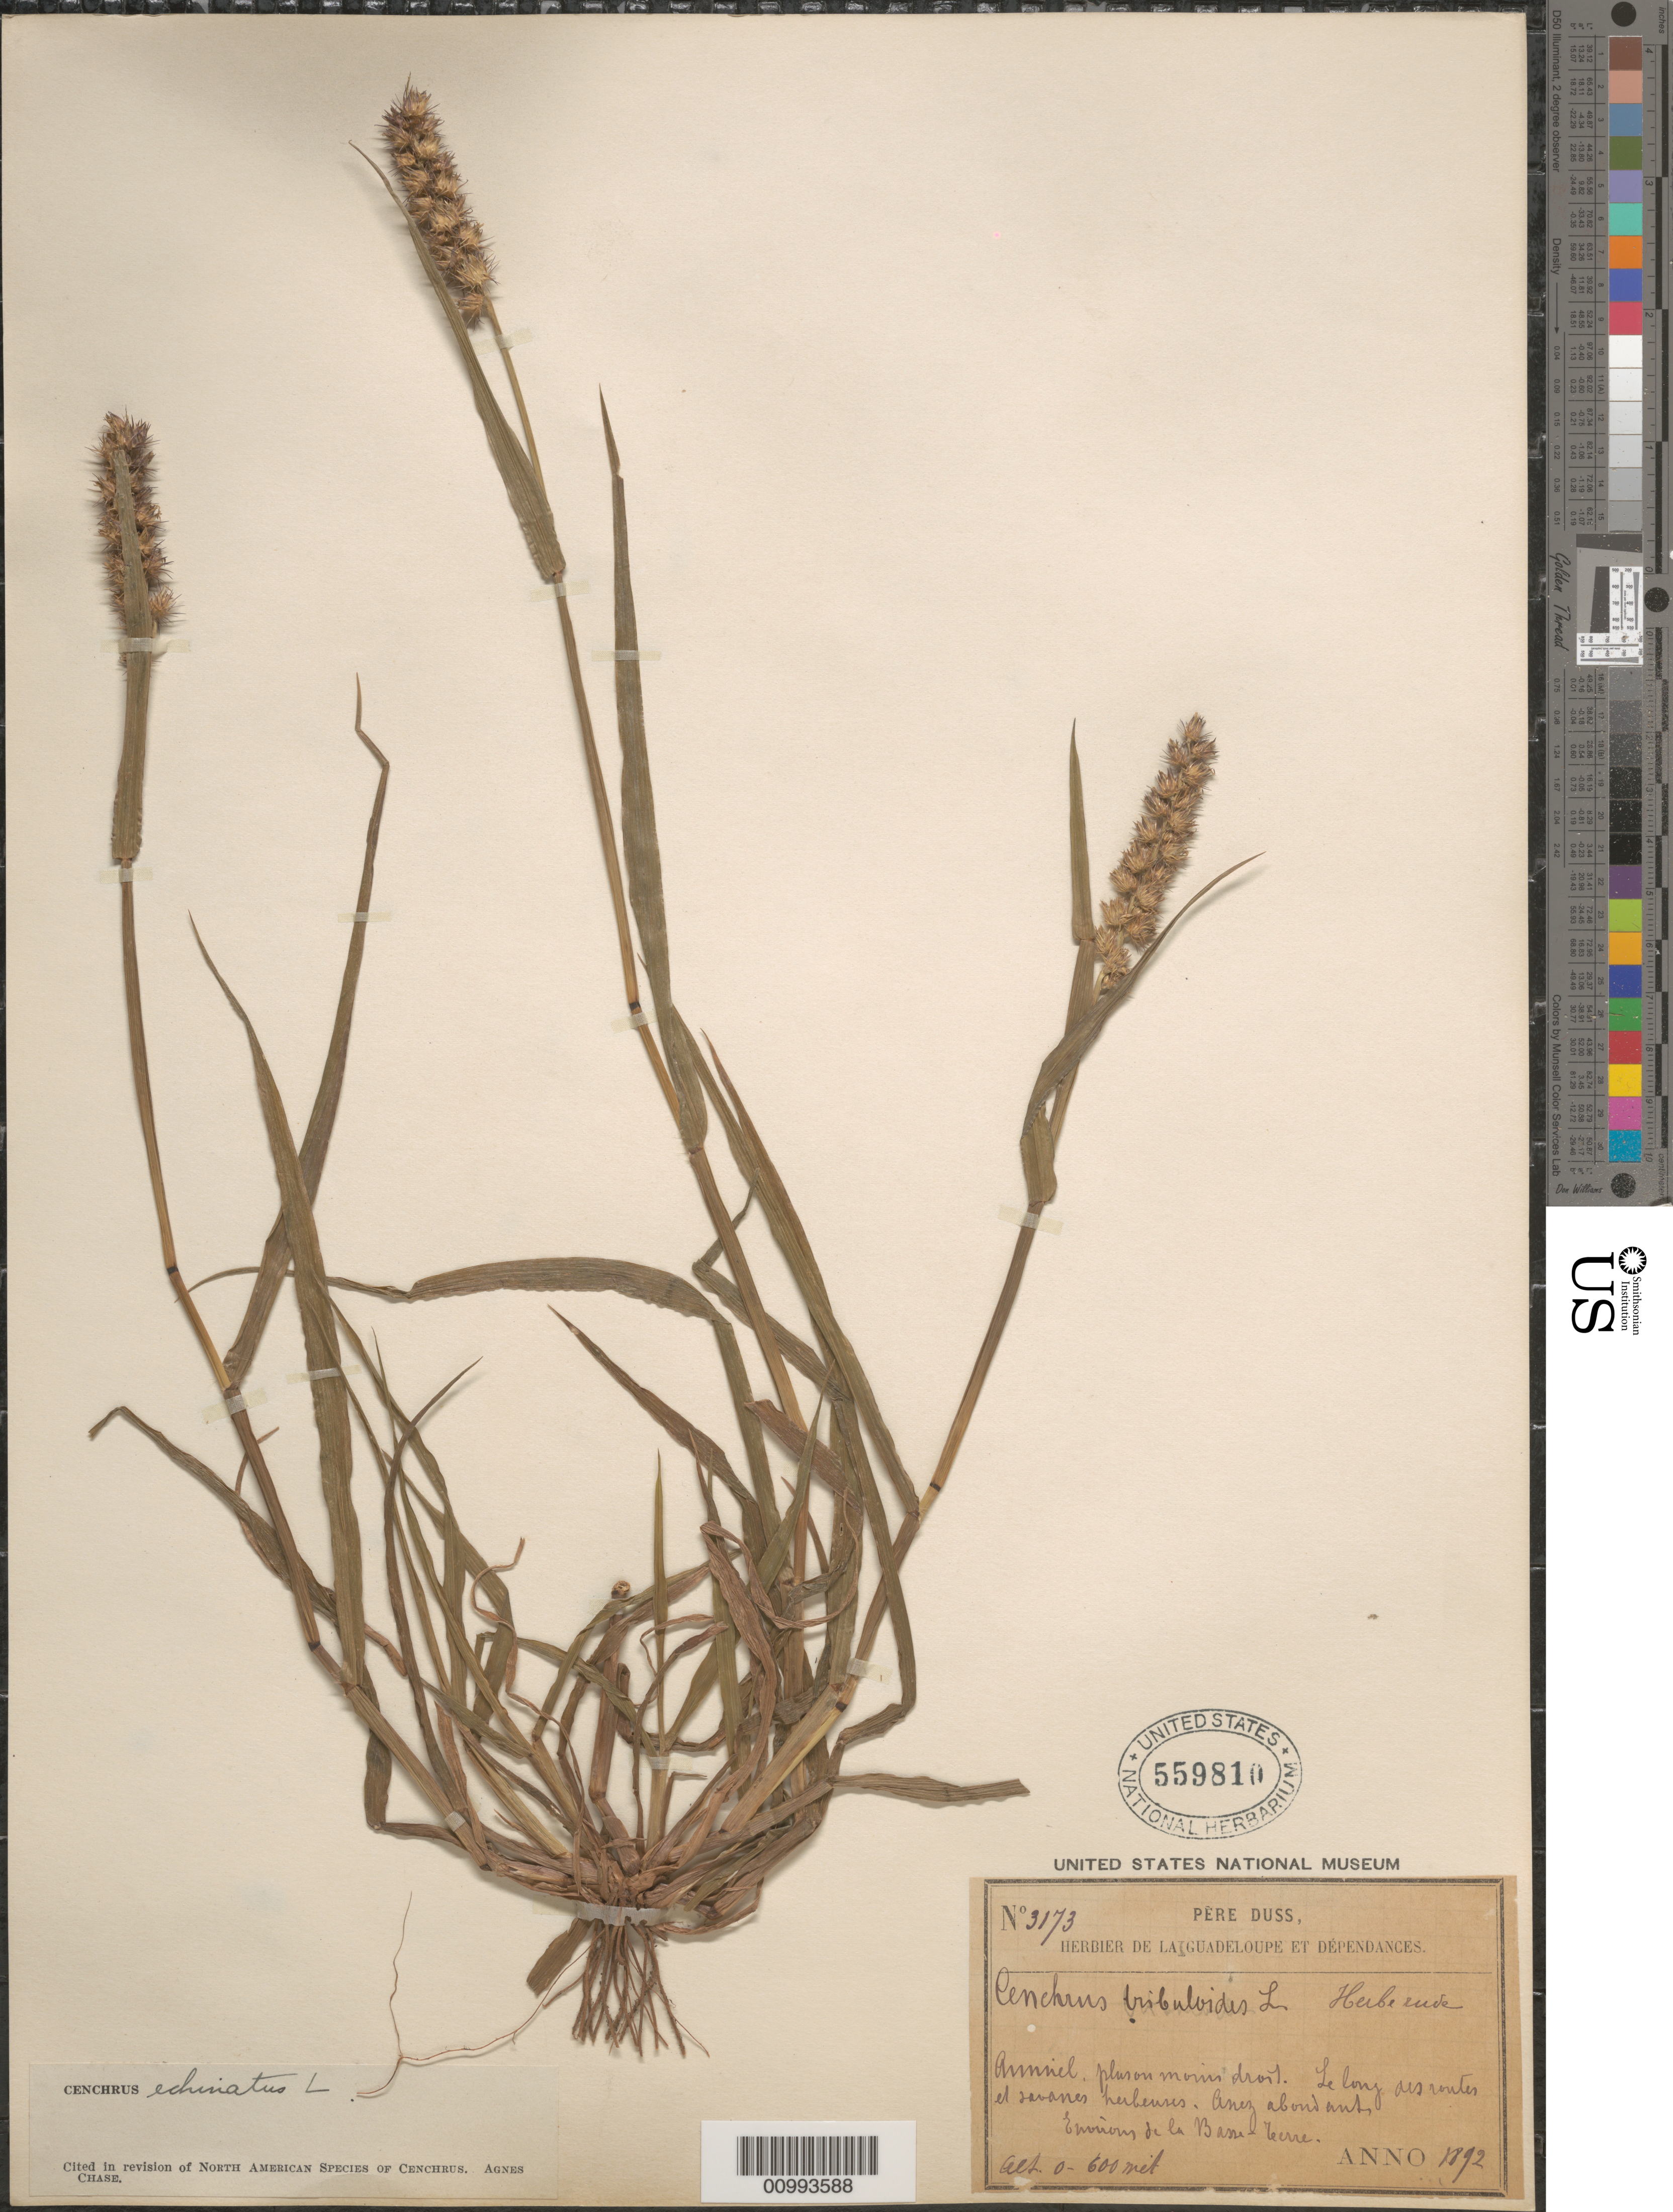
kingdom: Plantae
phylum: Tracheophyta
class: Liliopsida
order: Poales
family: Poaceae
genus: Cenchrus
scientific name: Cenchrus echinatus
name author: L.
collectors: Père Duss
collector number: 3173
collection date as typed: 1892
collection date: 1892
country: Guadeloupe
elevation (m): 0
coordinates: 0 N, 0 E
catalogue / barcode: US 559810